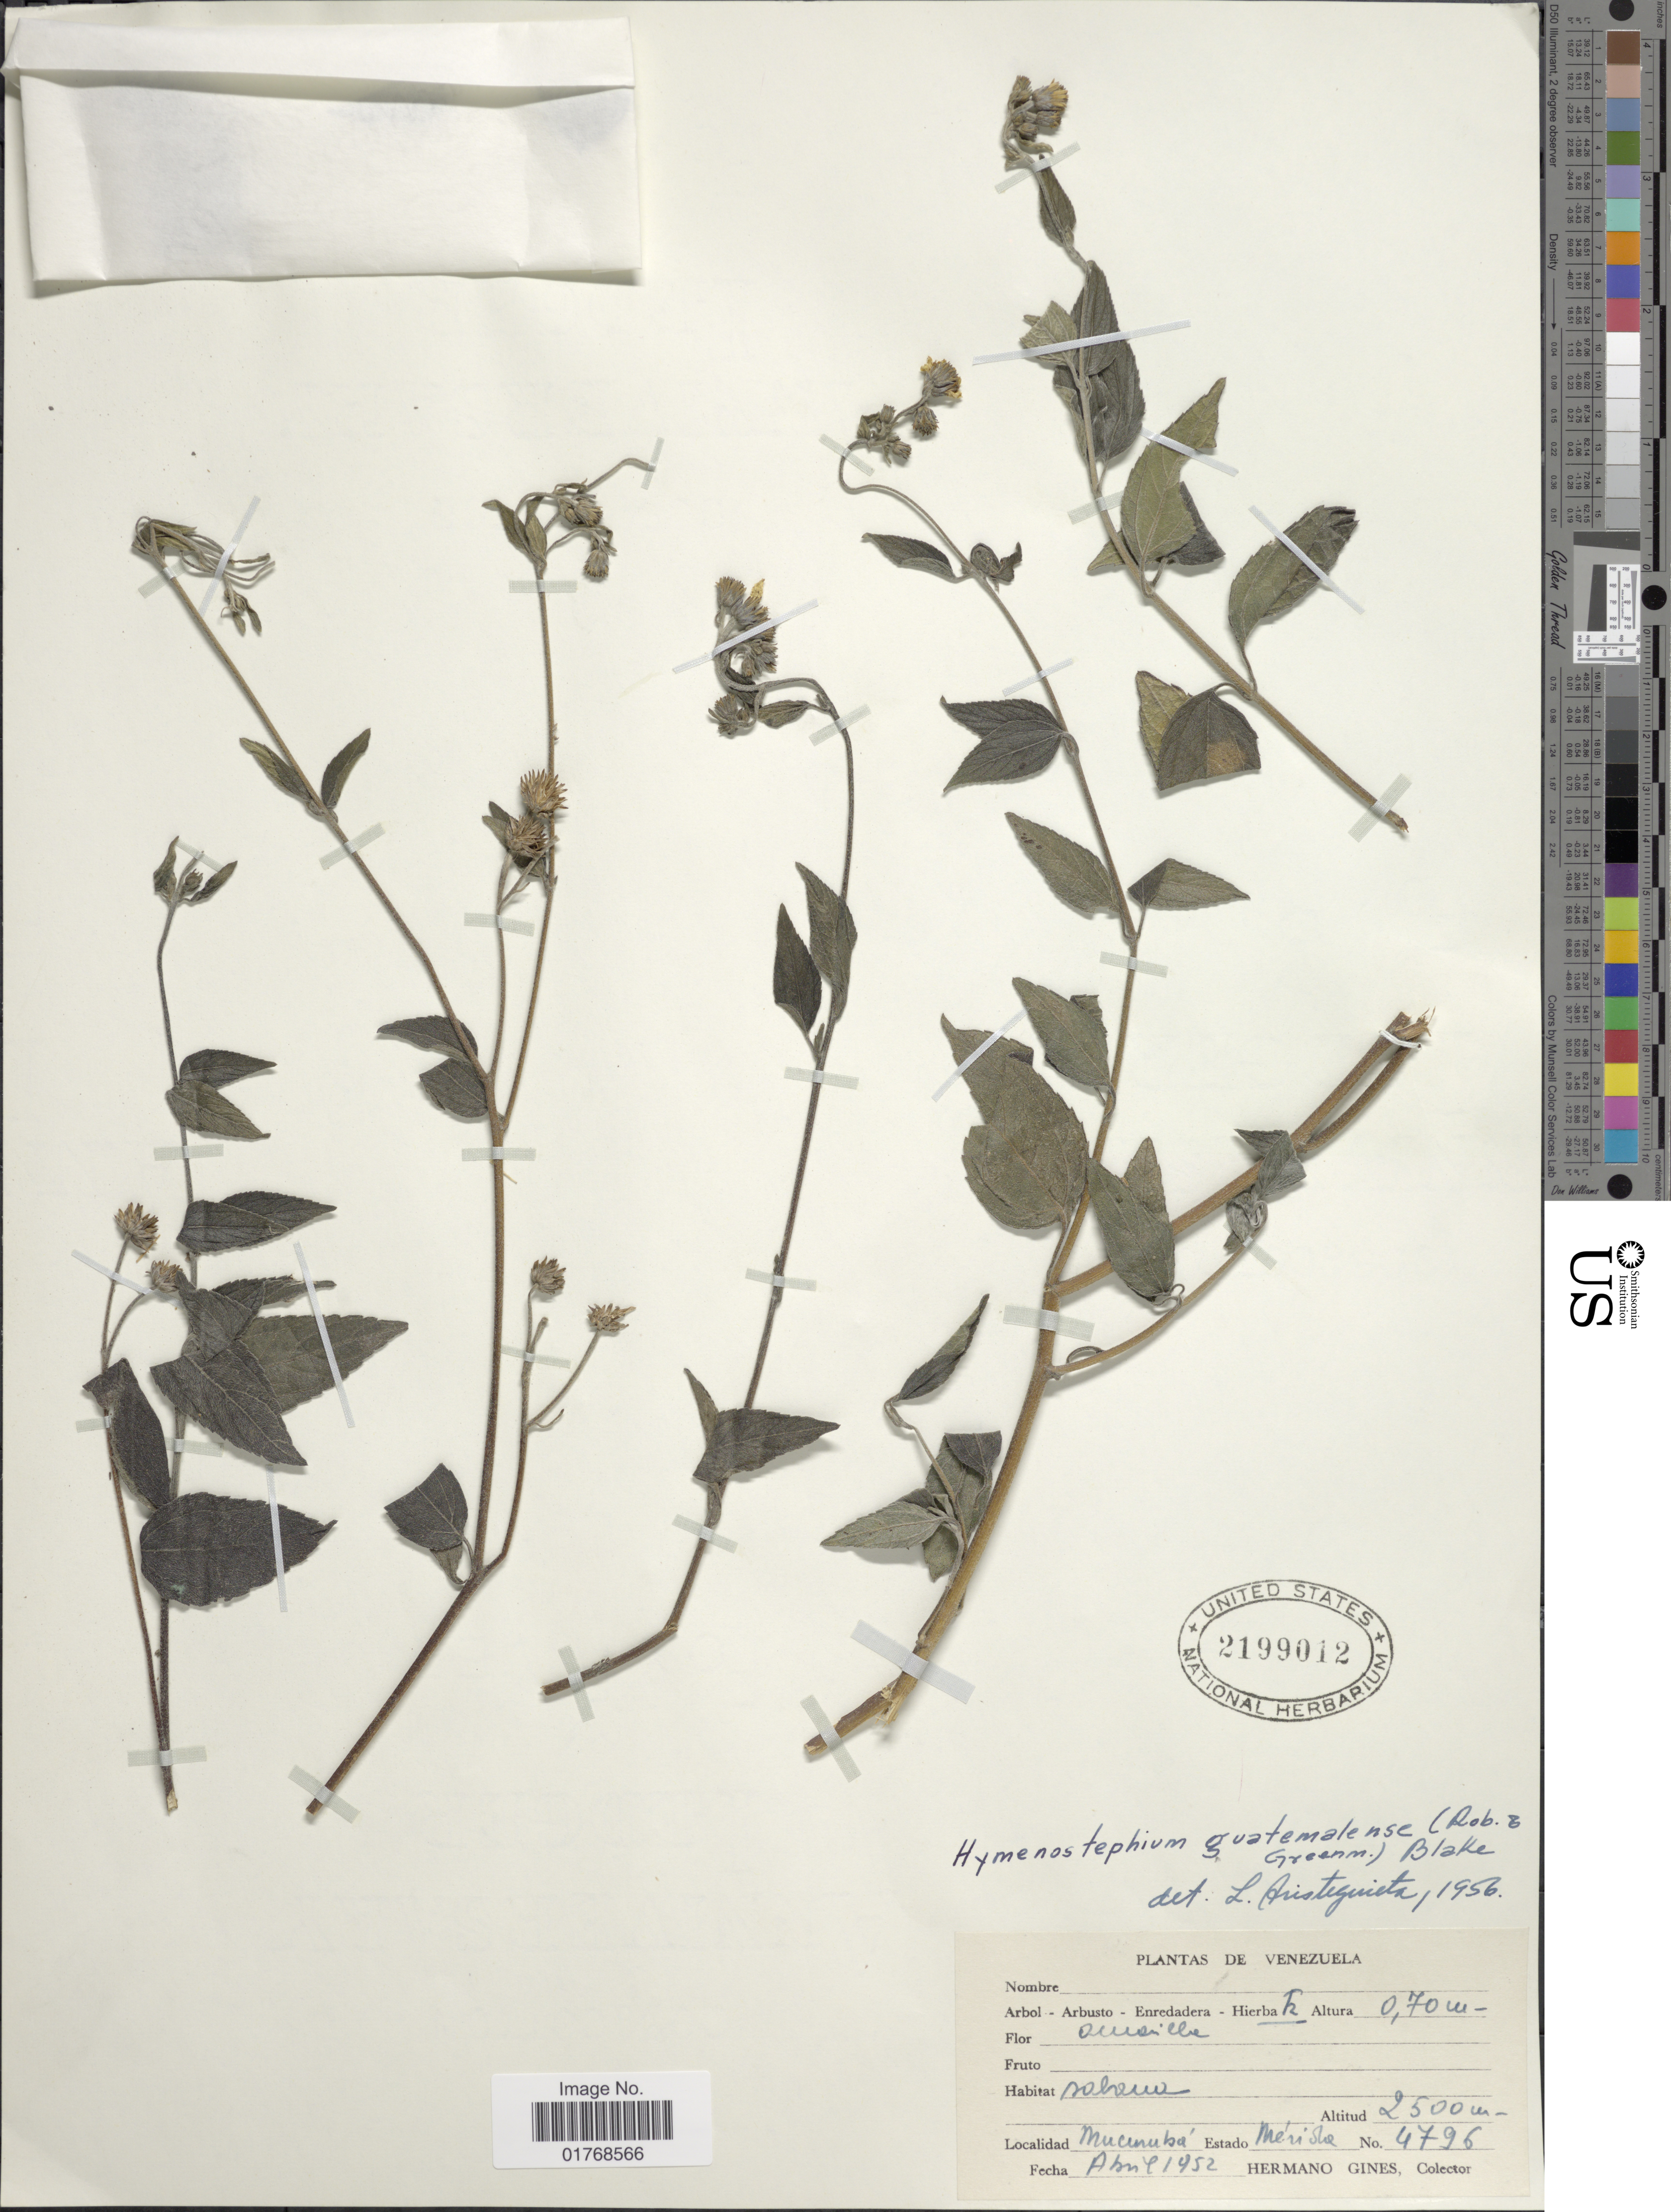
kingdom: Plantae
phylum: Tracheophyta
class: Magnoliopsida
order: Asterales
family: Asteraceae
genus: Viguiera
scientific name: Viguiera goebelii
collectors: Bro. Gines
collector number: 4796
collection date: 1952-04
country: Venezuela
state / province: Mérida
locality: Mucurubá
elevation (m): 2500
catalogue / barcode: US 2199012